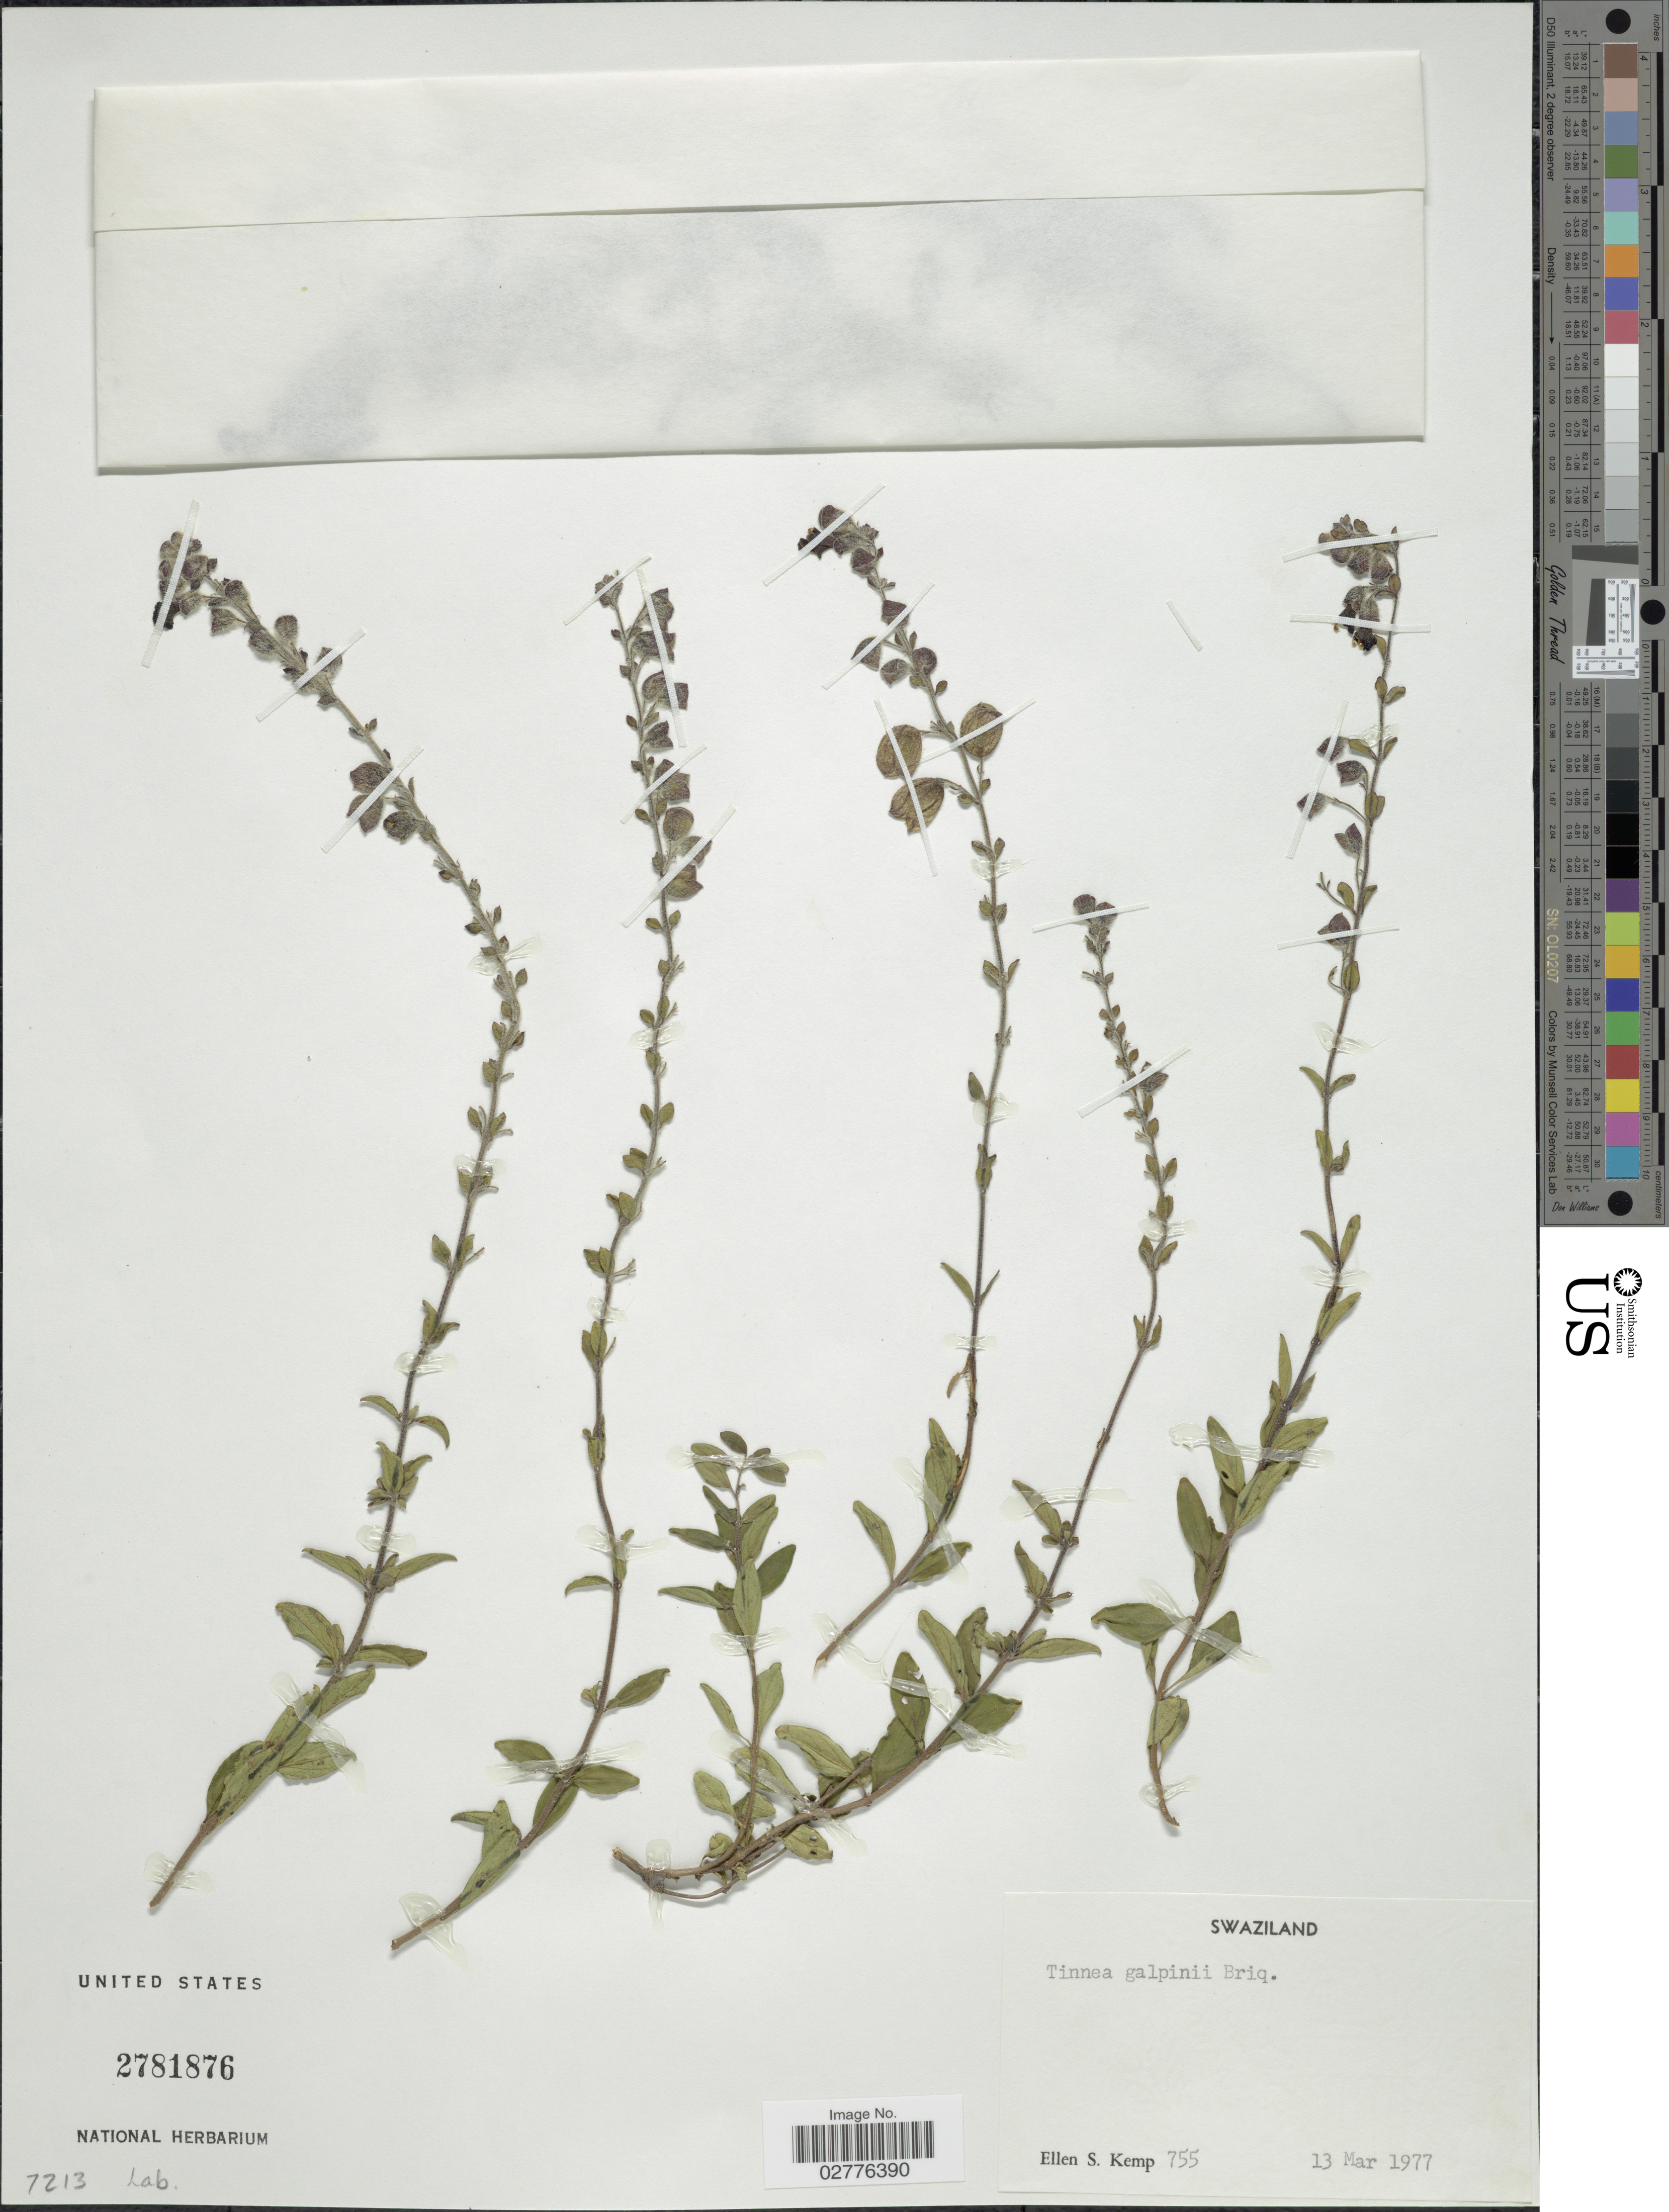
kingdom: Plantae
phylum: Tracheophyta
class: Magnoliopsida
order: Lamiales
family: Lamiaceae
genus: Tinnea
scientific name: Tinnea galpinii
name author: Briq.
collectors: E. S. Kemp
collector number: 755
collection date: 1977-03-13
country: Eswatini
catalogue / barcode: US 2781876